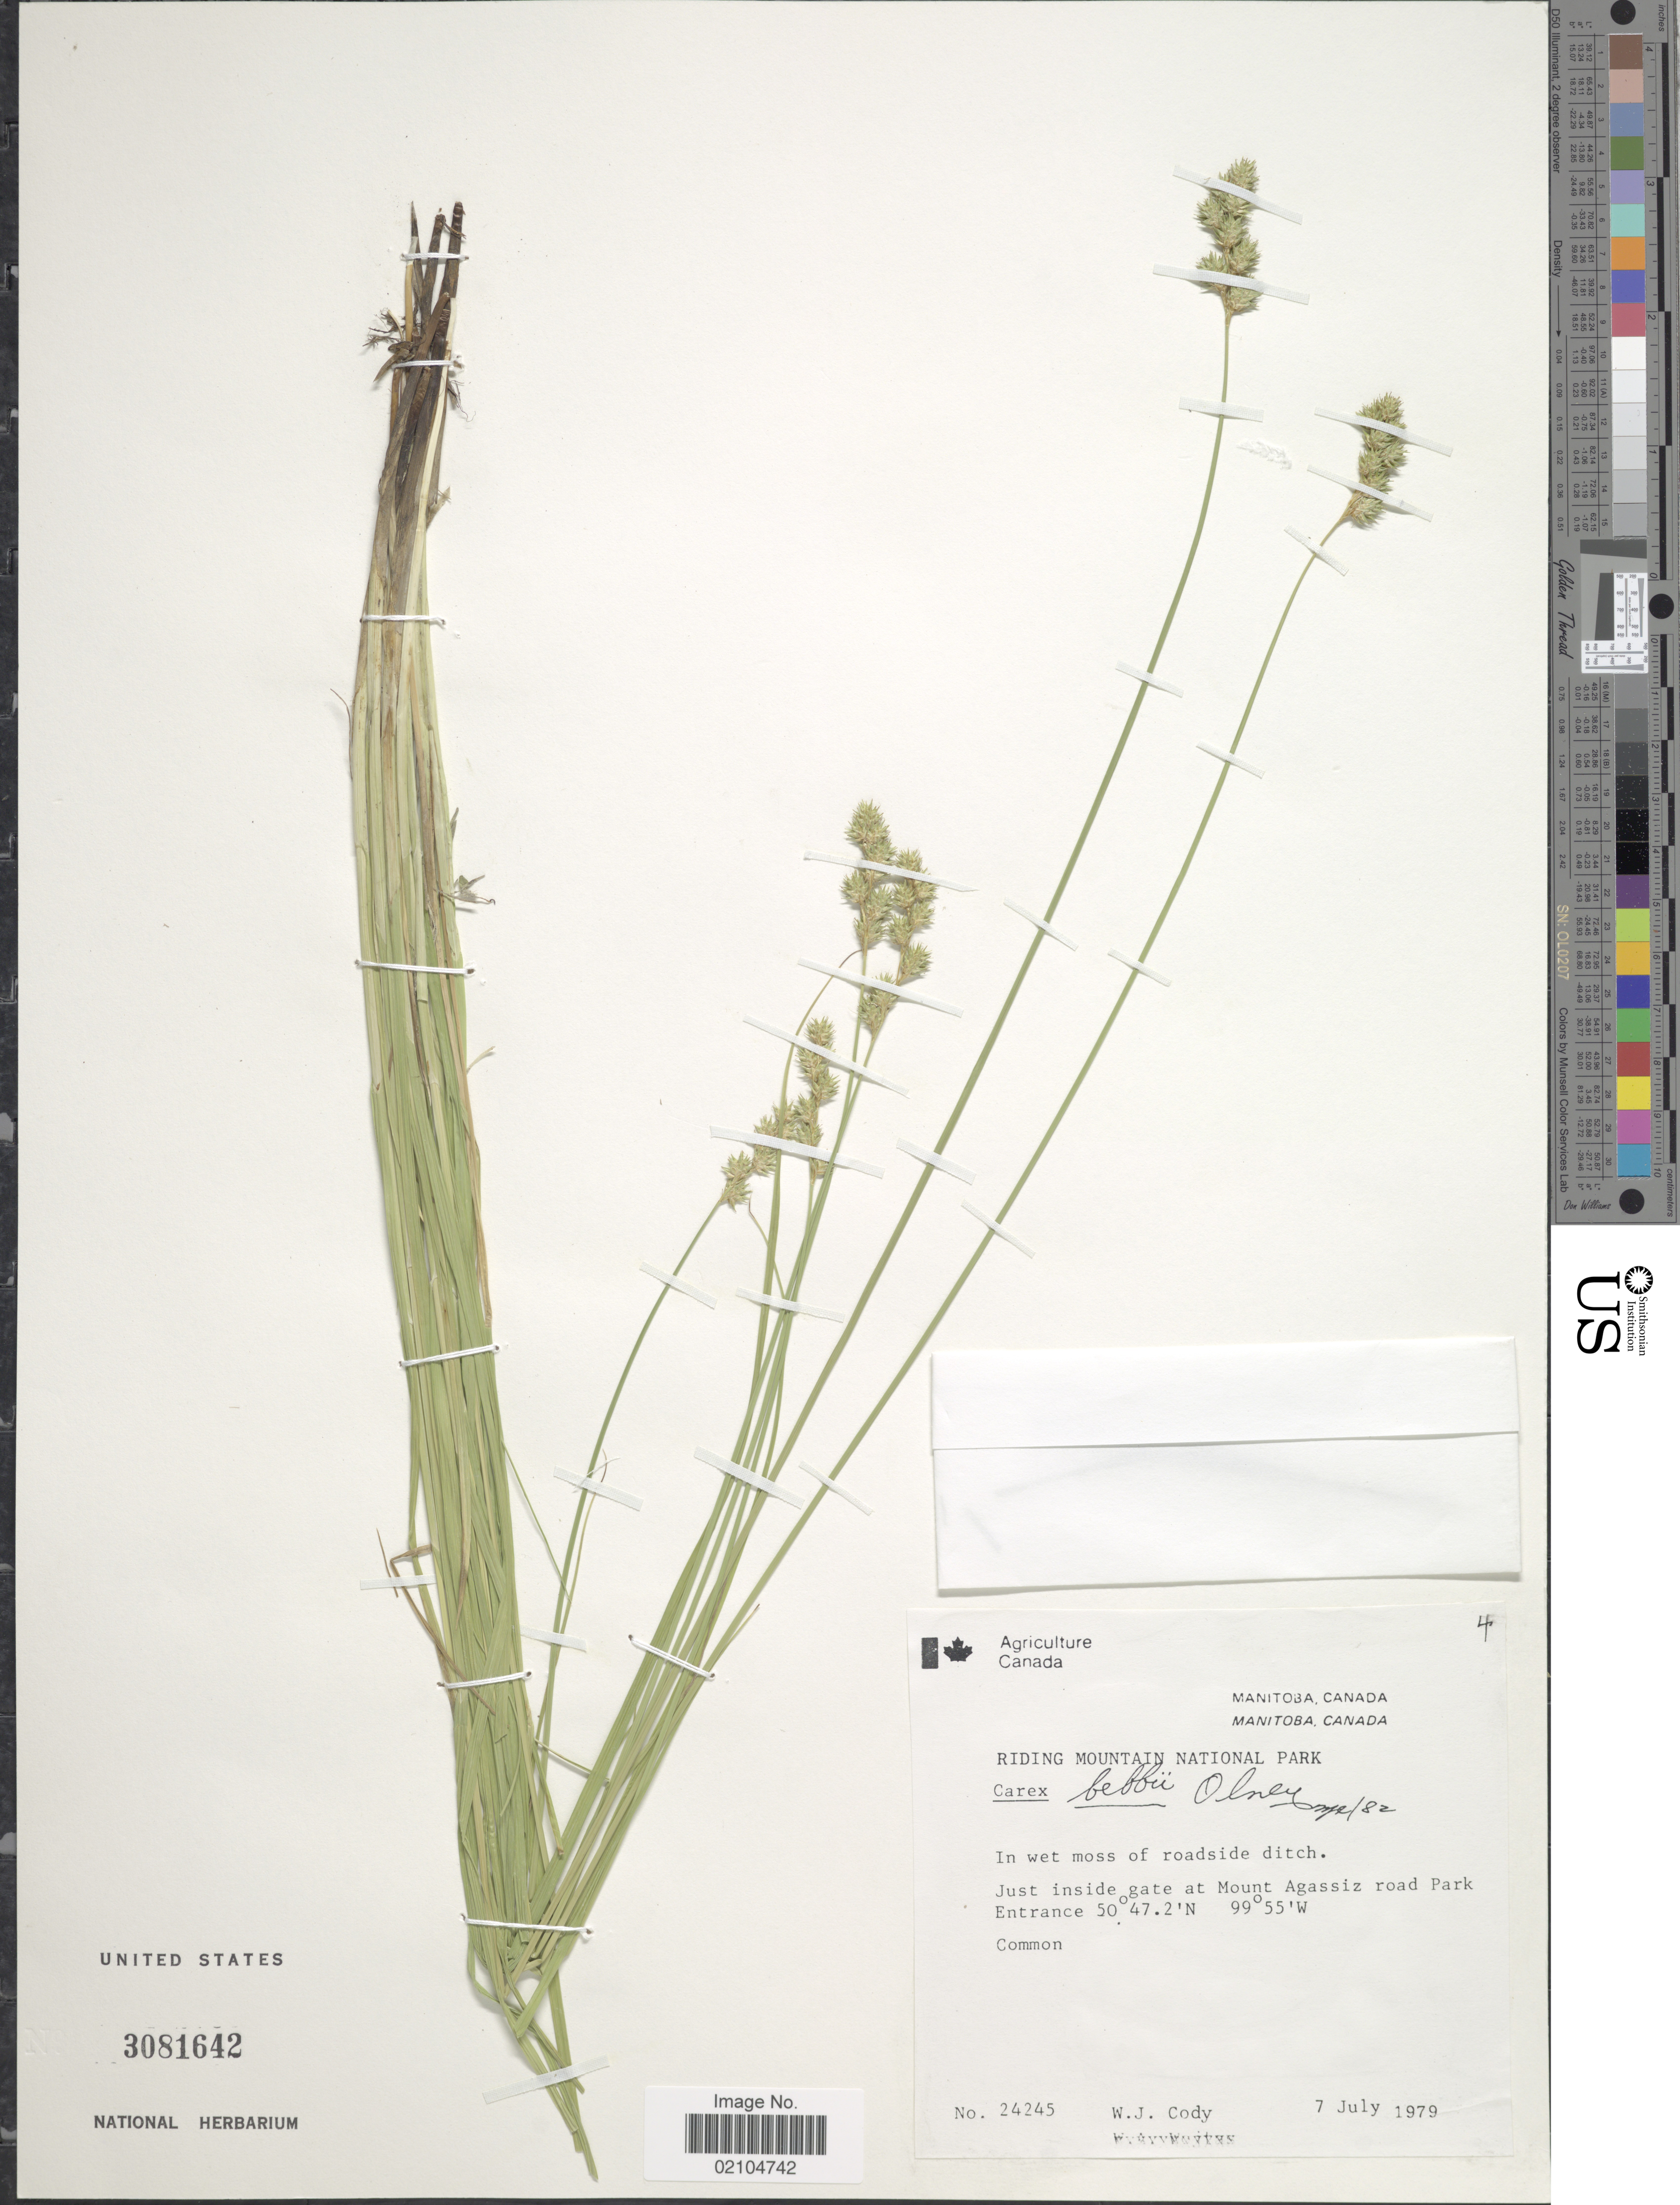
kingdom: Plantae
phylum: Tracheophyta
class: Liliopsida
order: Poales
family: Cyperaceae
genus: Carex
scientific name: Carex bebbii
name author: (L.H. Bailey) Olney ex Fernald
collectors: W. Cody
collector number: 24245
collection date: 1979-07-07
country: Canada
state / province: Manitoba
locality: Manitoba, Canada, Just inside gate at Mount Agassiz road Park Entrance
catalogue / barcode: US 3081642